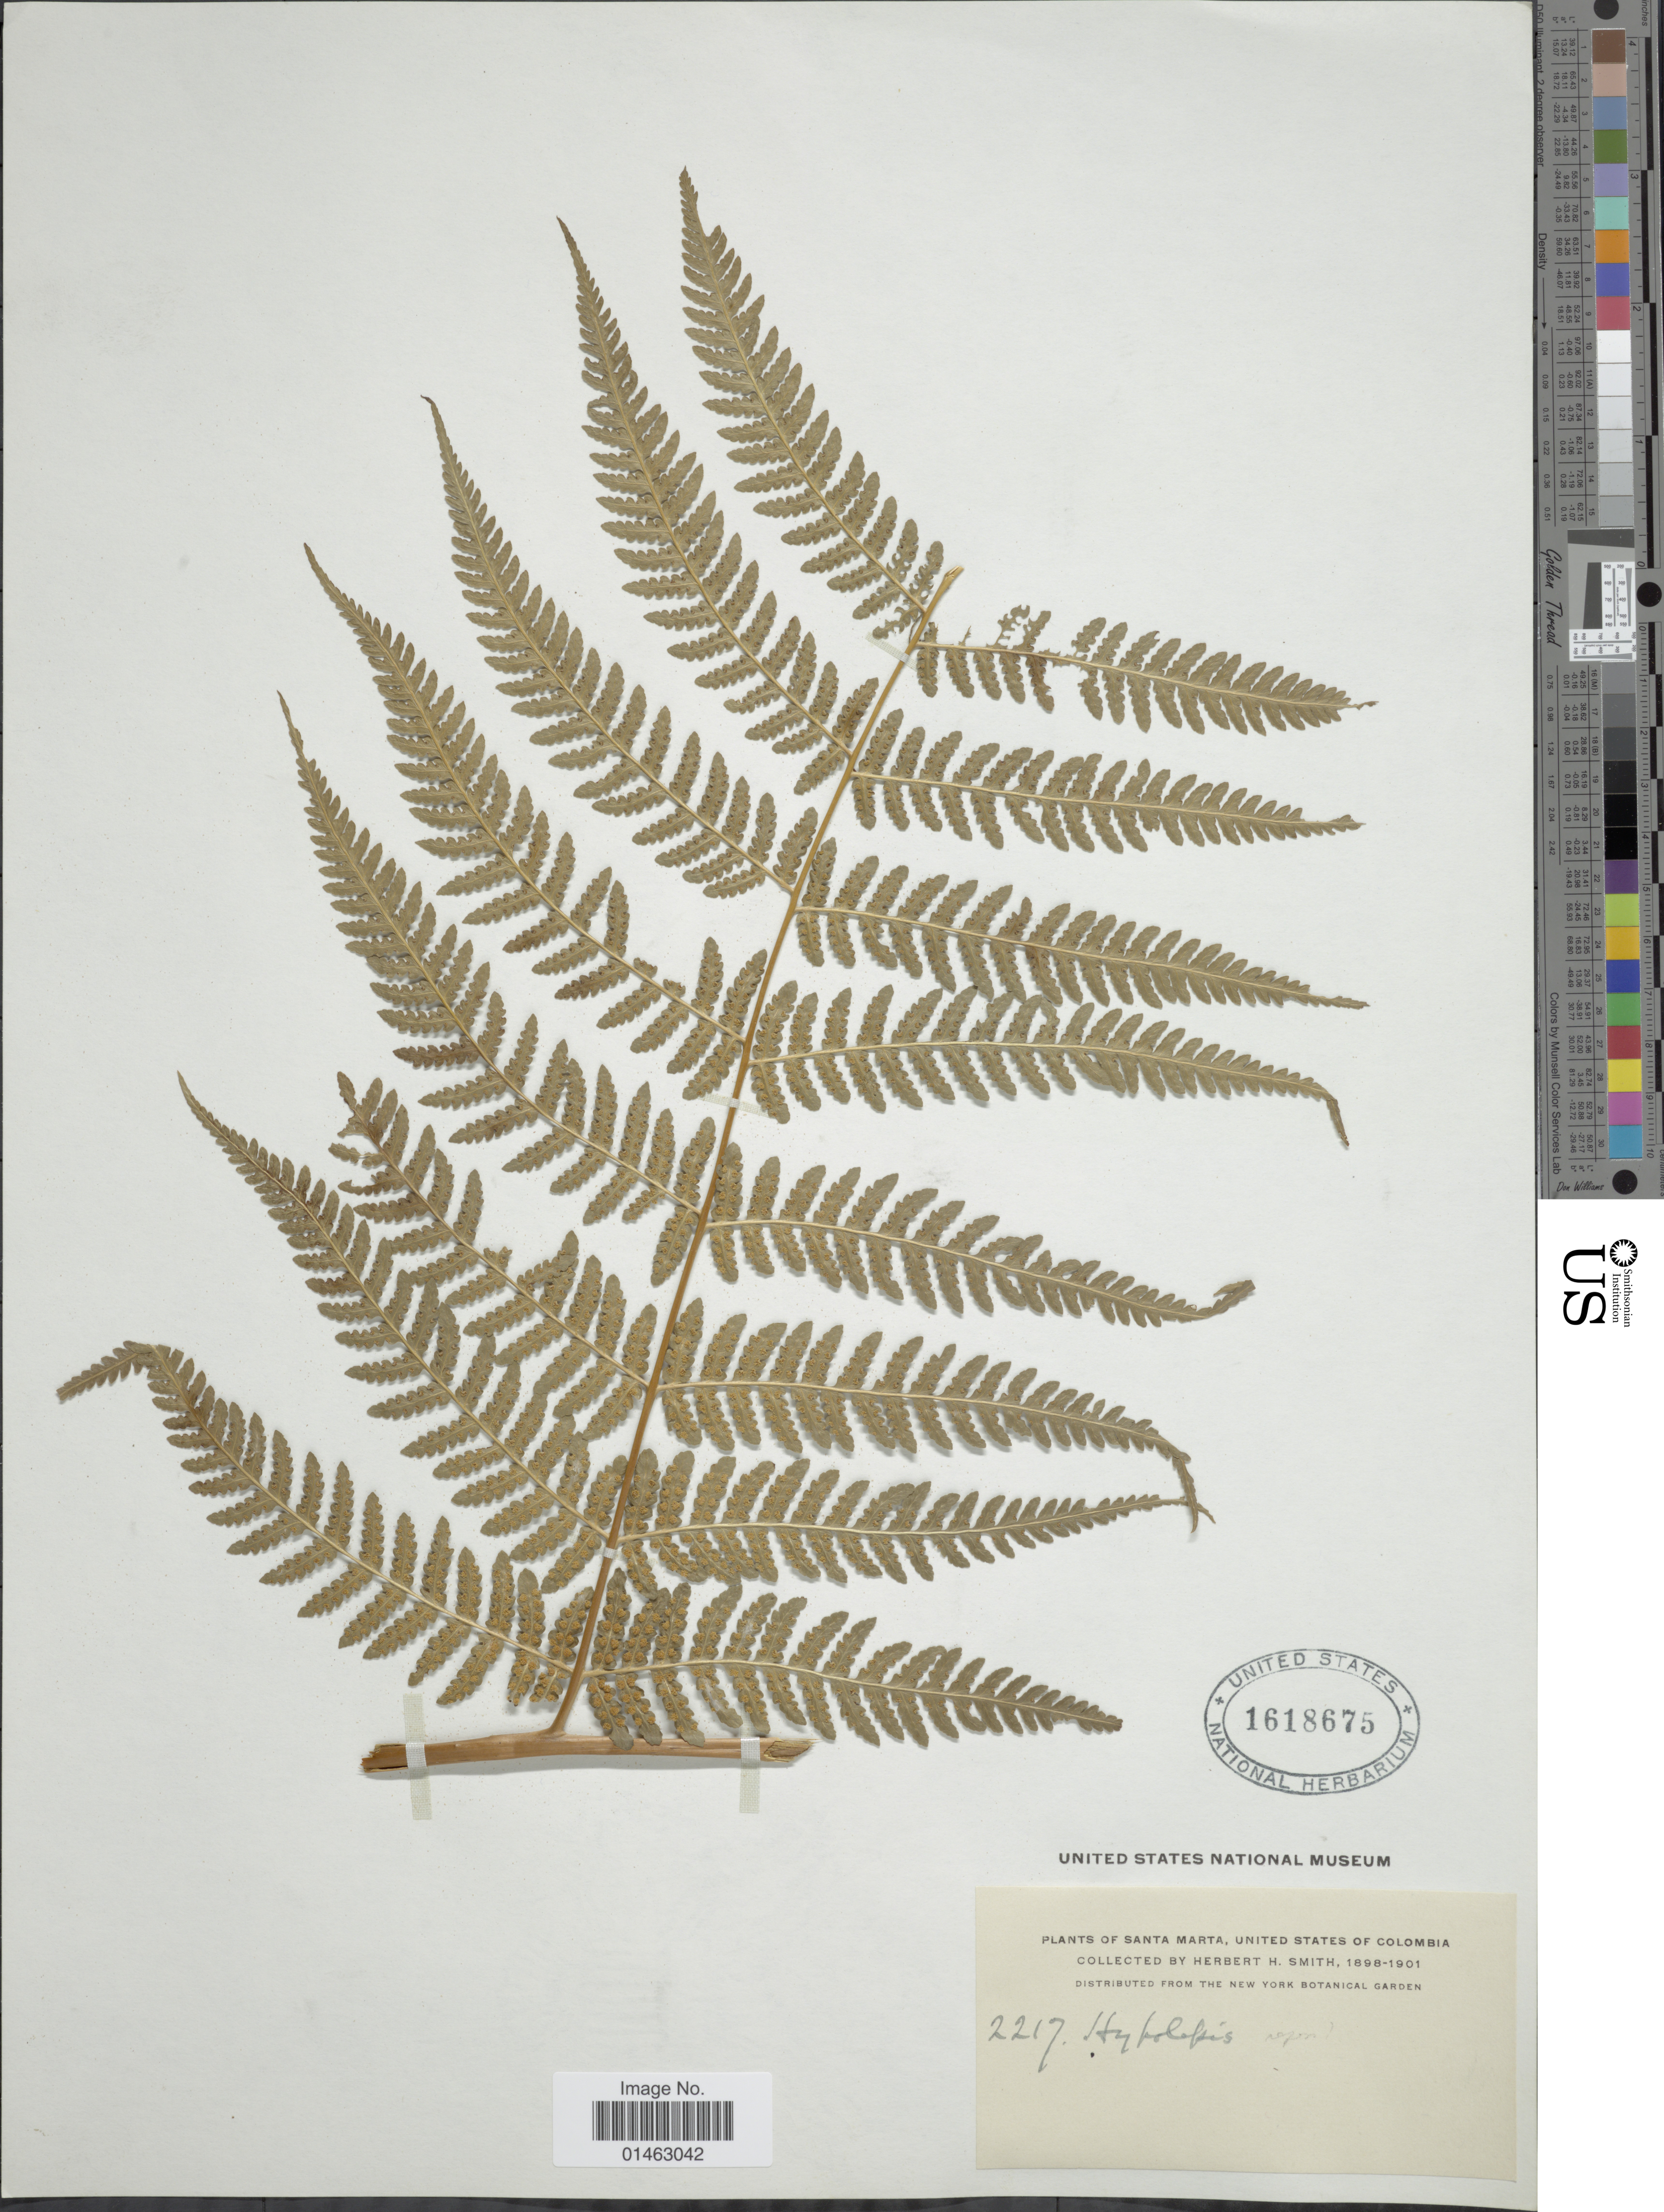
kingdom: Plantae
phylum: Tracheophyta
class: Polypodiopsida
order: Polypodiales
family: Dennstaedtiaceae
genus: Hypolepis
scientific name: Hypolepis repens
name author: (L.) C. Presl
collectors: Herbert H. Smith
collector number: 2217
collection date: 1898/1901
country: Colombia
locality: Santa Marta, United States of Colombia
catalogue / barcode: US 1618675